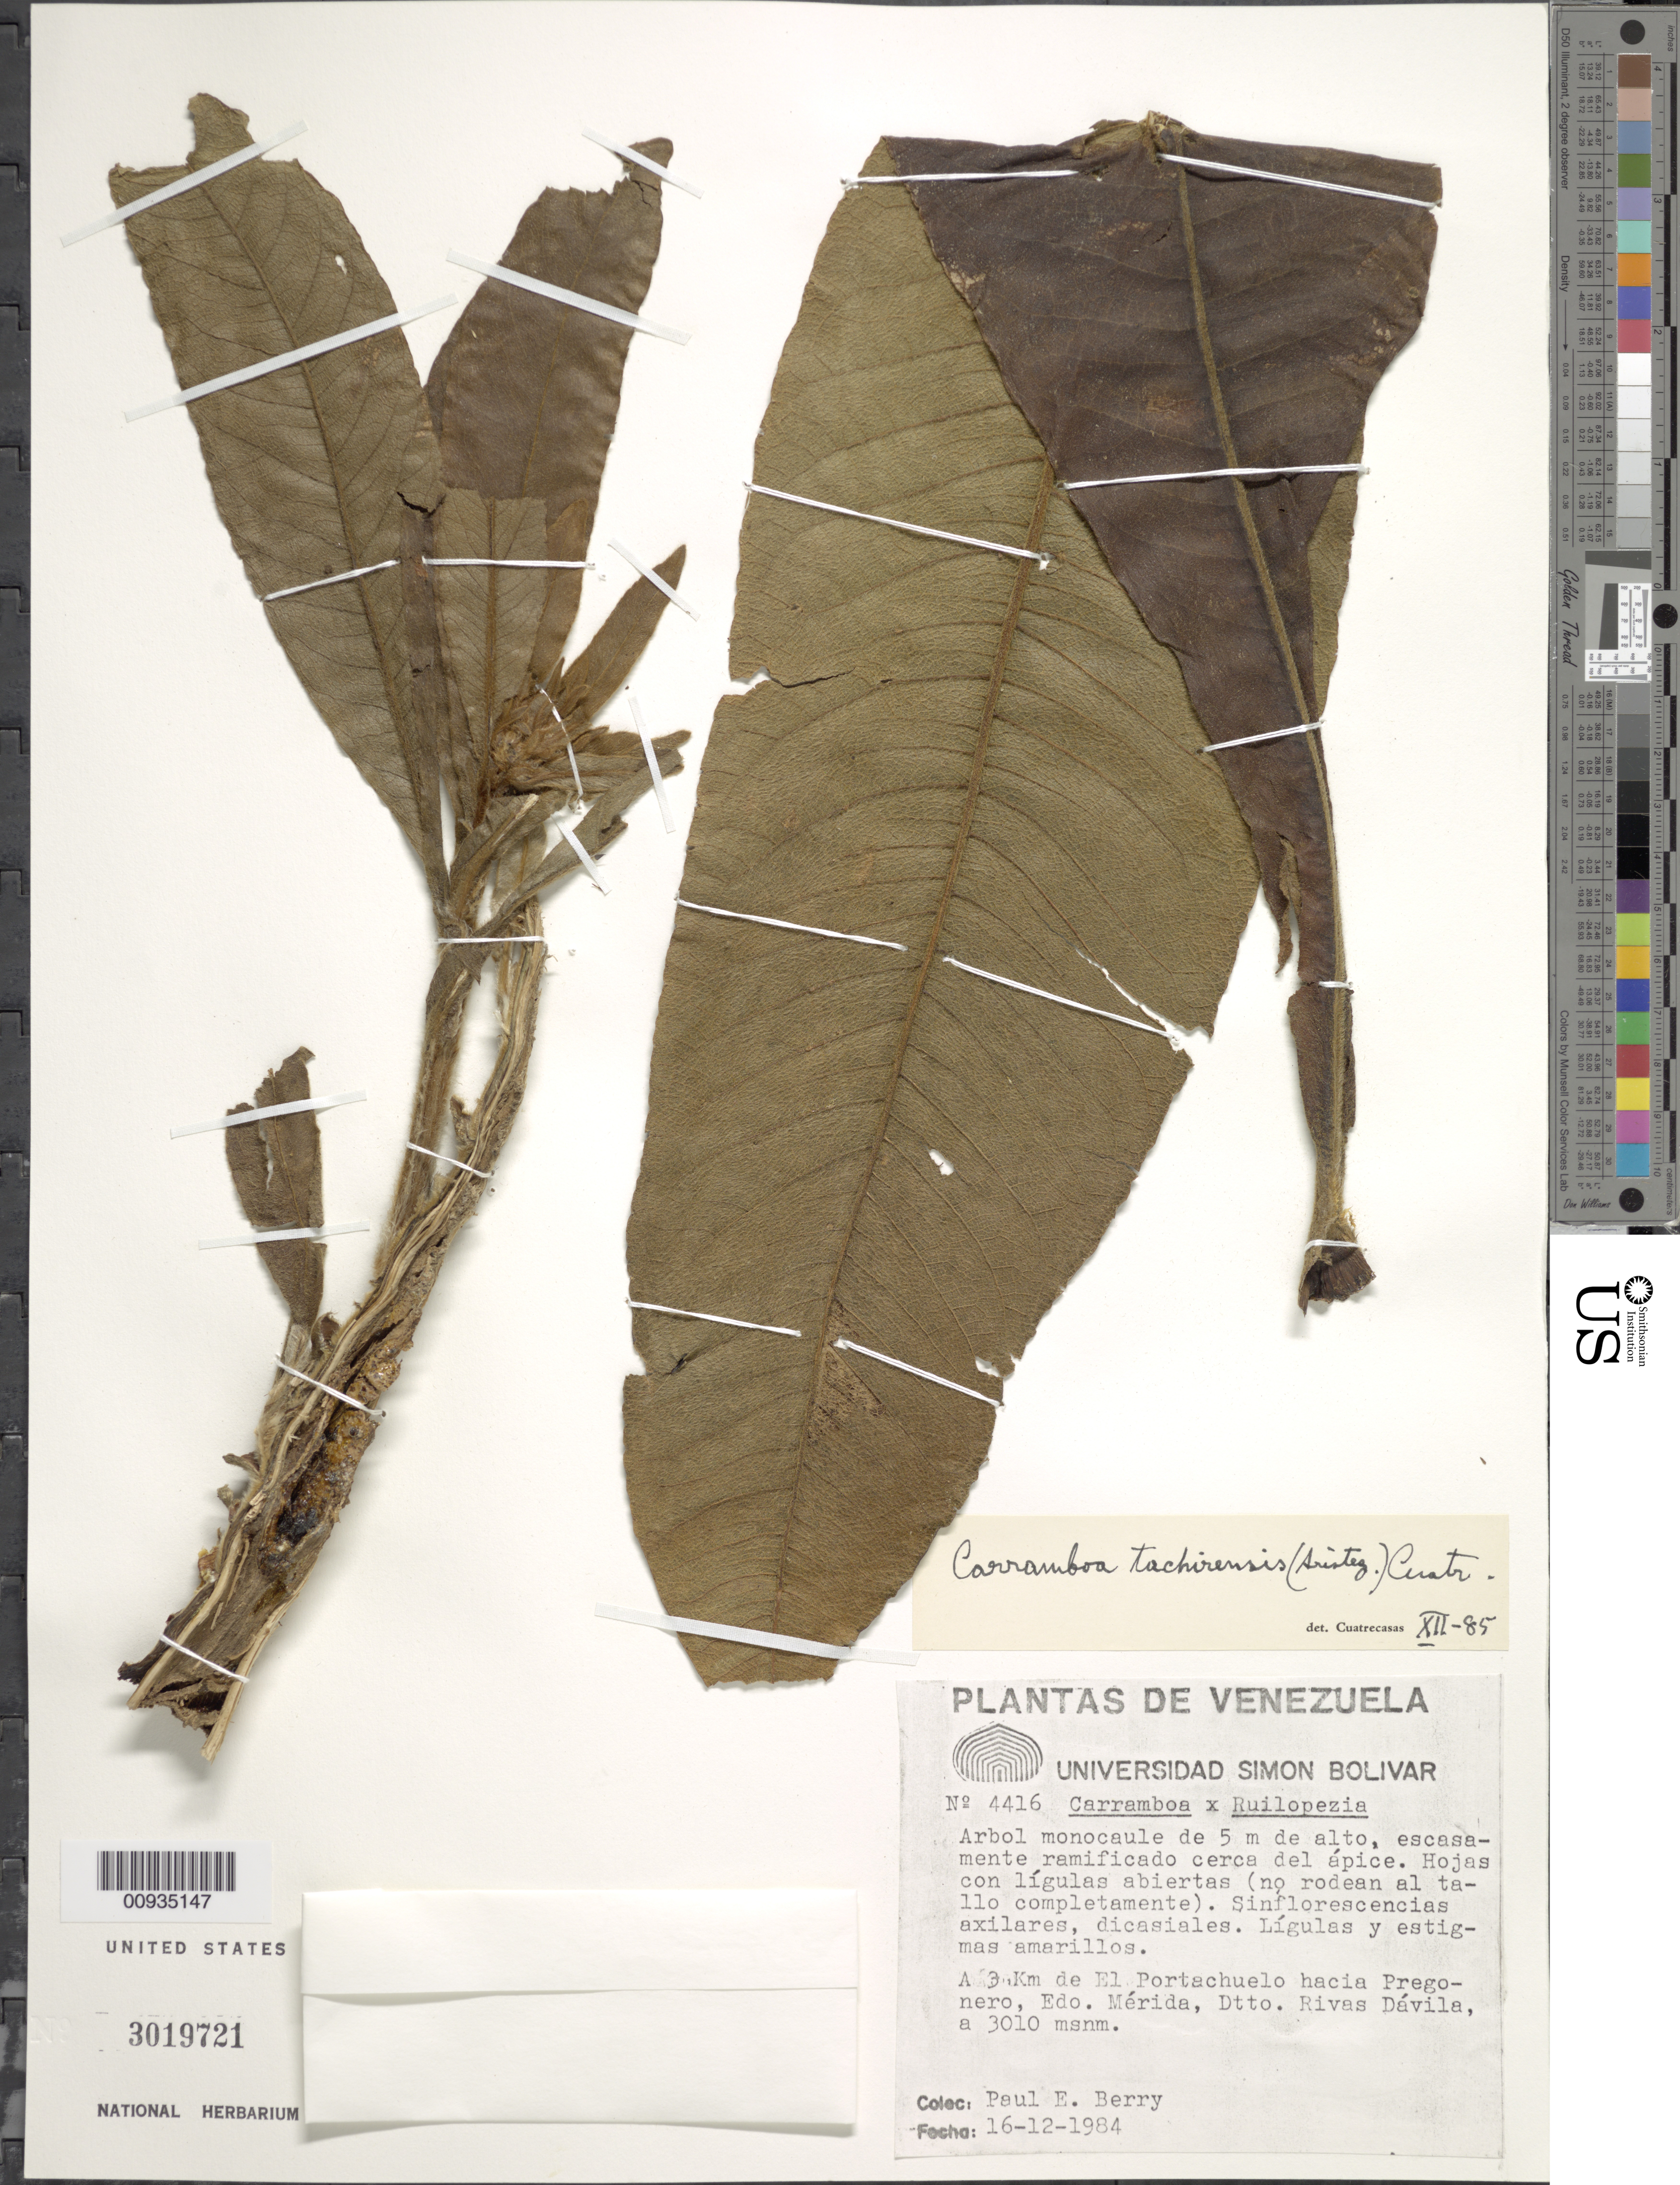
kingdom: Plantae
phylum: Tracheophyta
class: Magnoliopsida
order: Asterales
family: Asteraceae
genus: Carramboa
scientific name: Carramboa tachirensis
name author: (Aristeg.) Cuatrec.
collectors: P. E. Berry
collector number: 4416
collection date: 1984-12-16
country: Venezuela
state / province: Mérida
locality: A 3 km de El Portachuelo hacia Pregonero, Dtto. Rivas Davila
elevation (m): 3010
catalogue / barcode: US 3019721